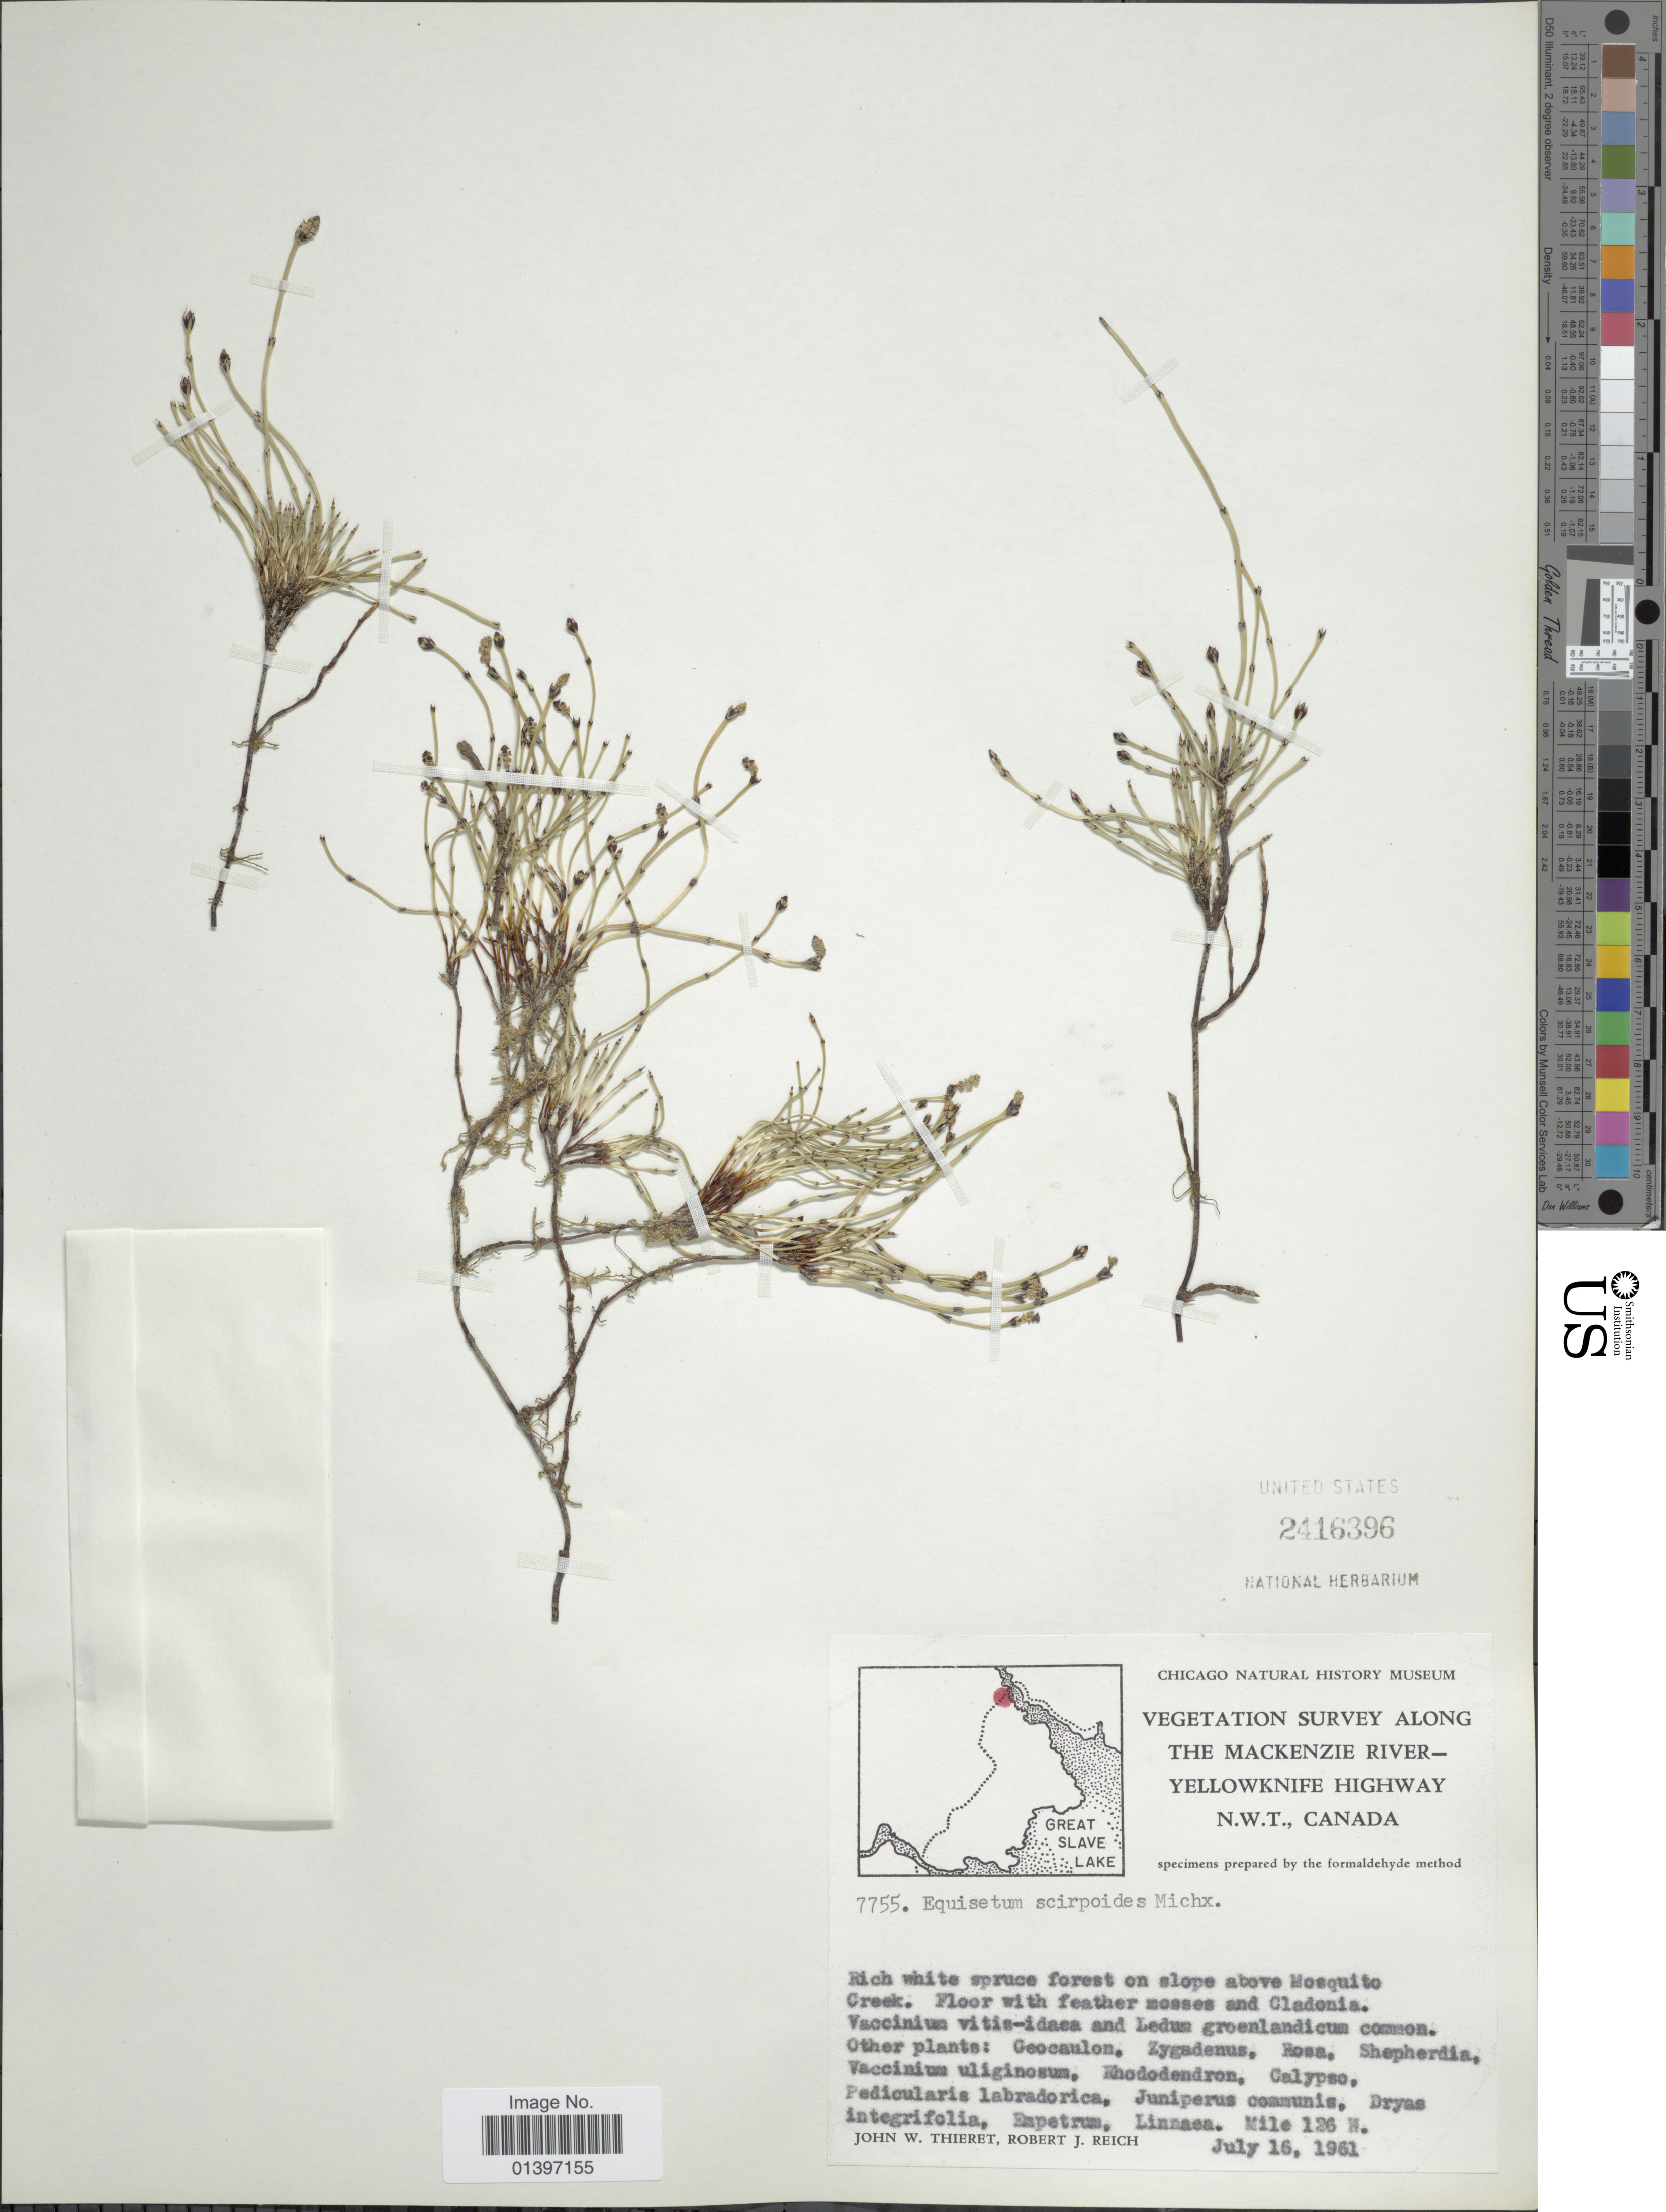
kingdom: Plantae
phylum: Tracheophyta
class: Polypodiopsida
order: Equisetales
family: Equisetaceae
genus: Equisetum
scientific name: Equisetum scirpoides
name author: Michx.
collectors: J. W. Thieret & R. Reich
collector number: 7755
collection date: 1961-07-16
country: Canada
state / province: Northwest Territories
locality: Vegetation survey along the Mackenzie riveryellowknife highway, N.W.T., Rich white spruce forest on slope above Mosquito Creek, Mile 126N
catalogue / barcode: US 2416396